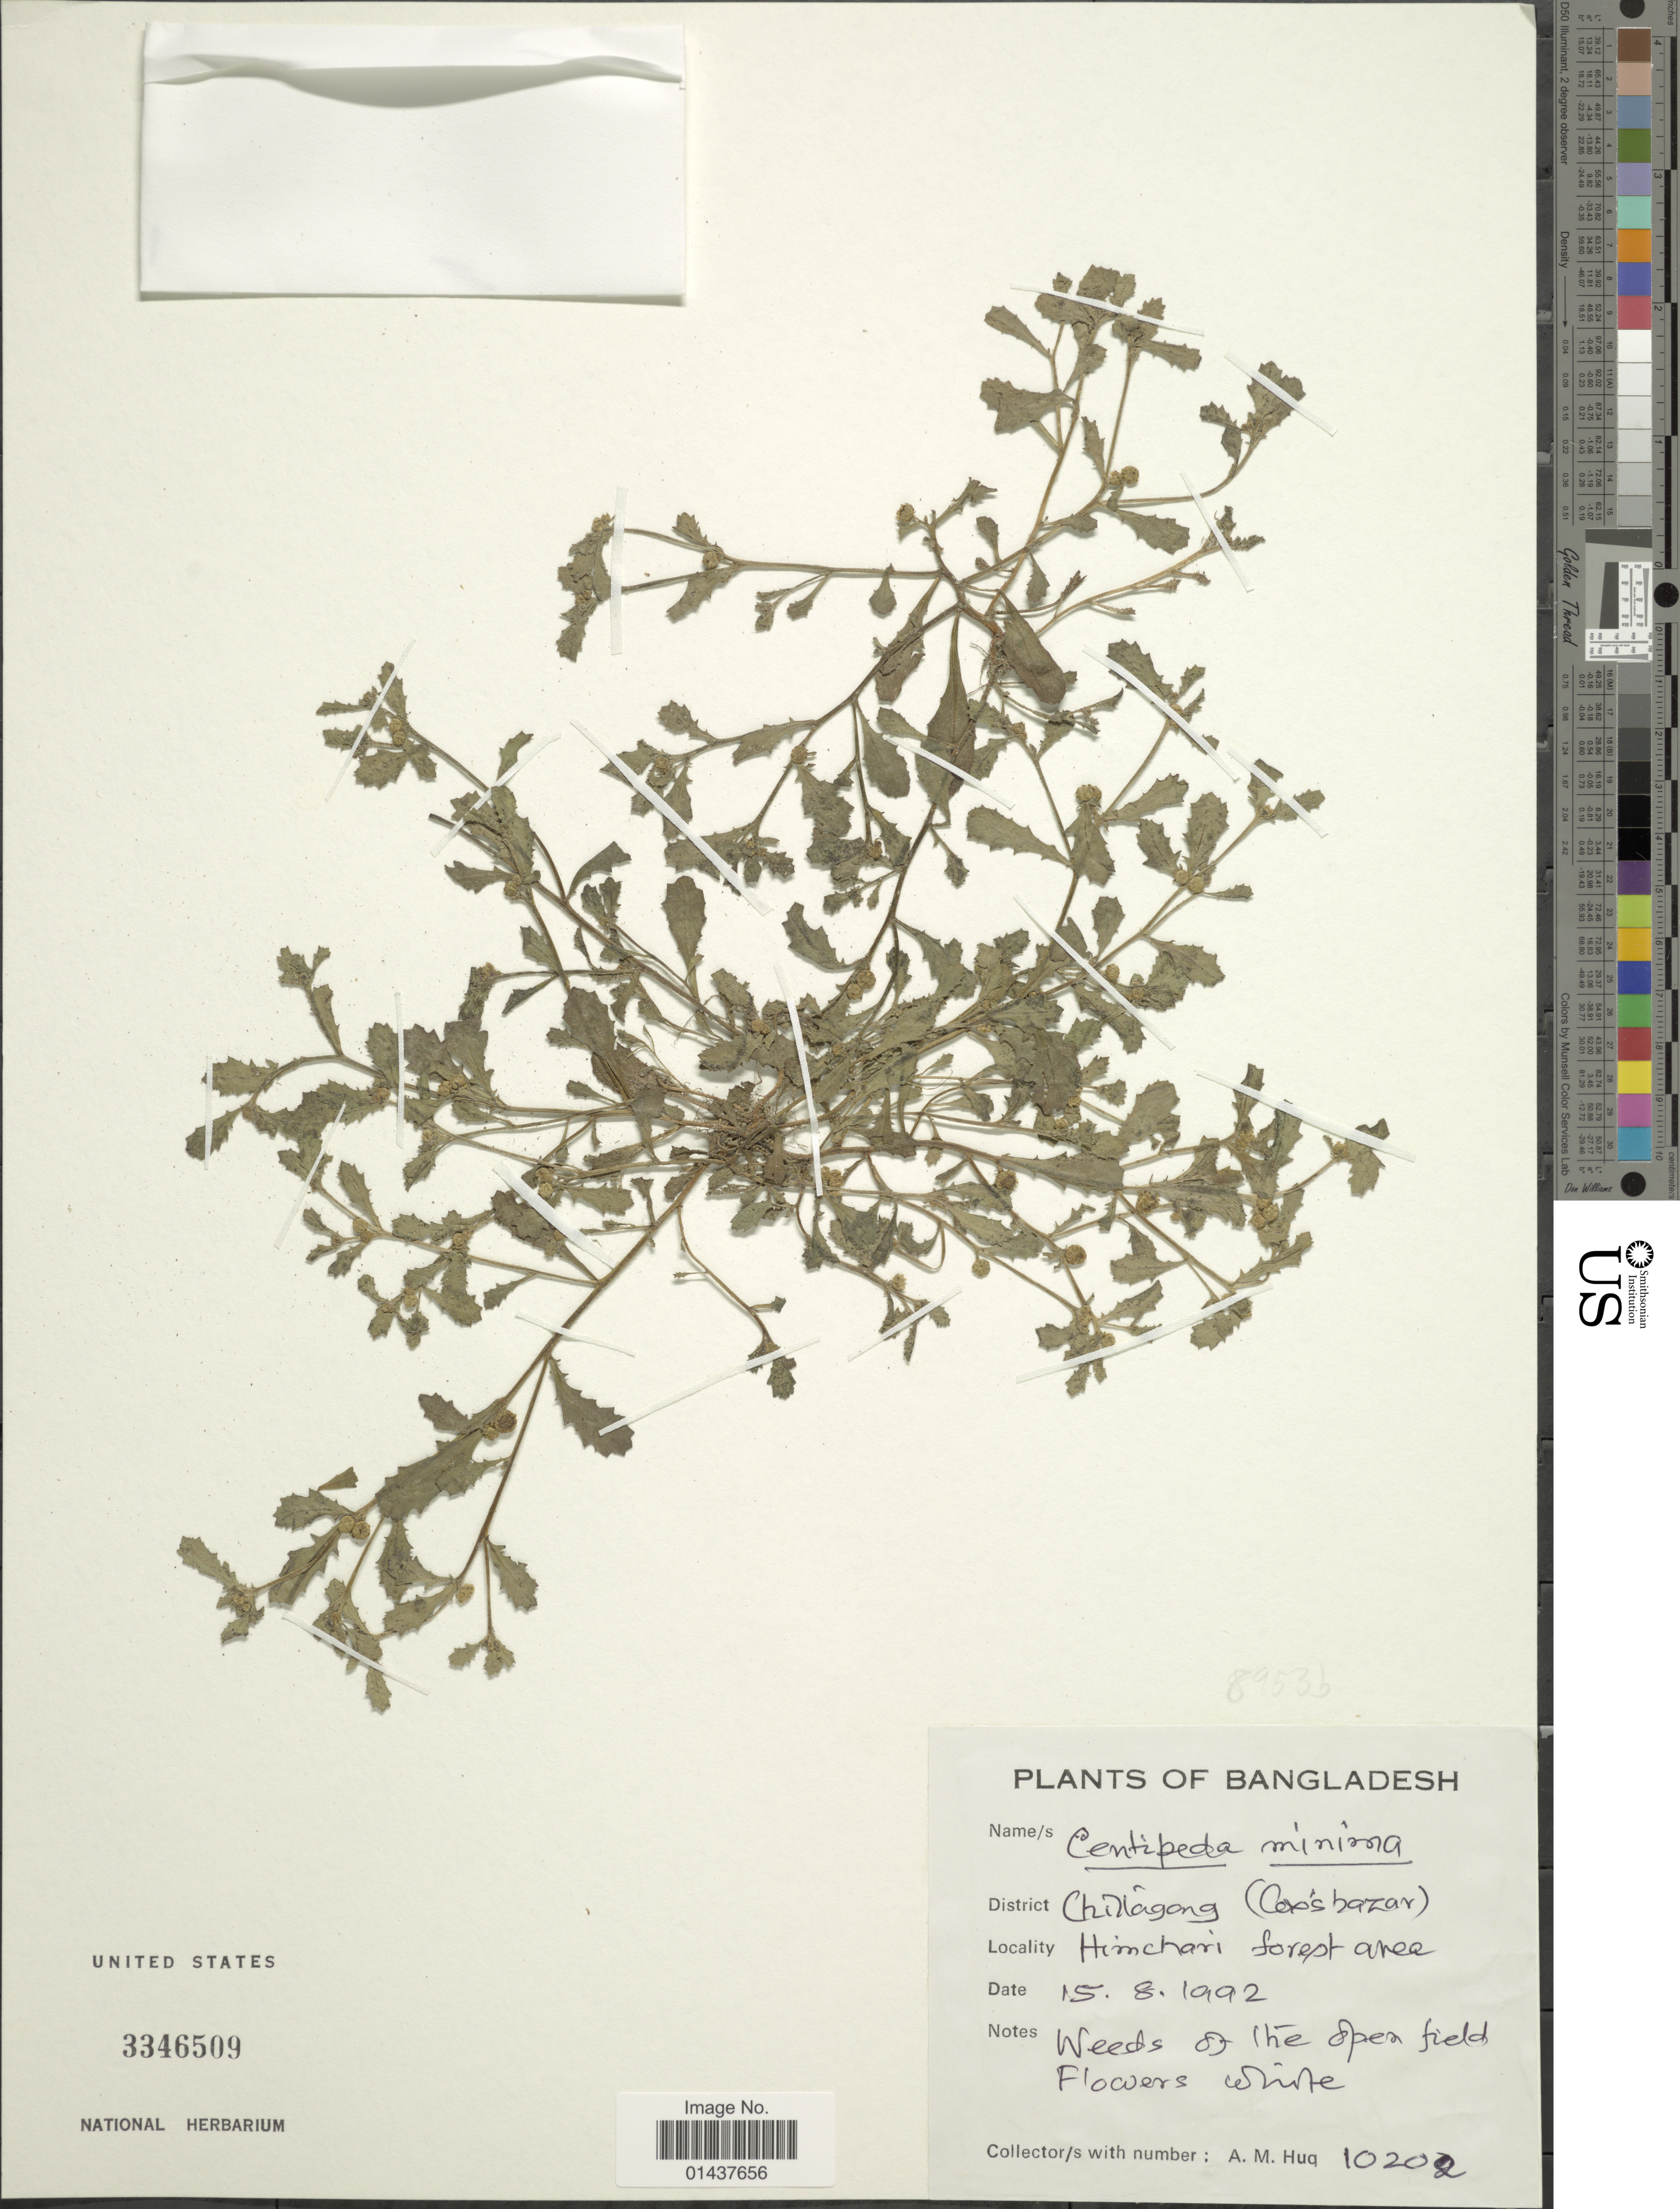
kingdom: Plantae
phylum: Tracheophyta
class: Magnoliopsida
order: Asterales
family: Asteraceae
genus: Centipeda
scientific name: Centipeda minima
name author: (L.) A. Braun & Asch.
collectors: A. M. Huq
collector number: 10202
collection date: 1990-08-15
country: Bangladesh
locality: District Chillagong (Cops bazar), Himchari forest area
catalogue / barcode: US 3346509